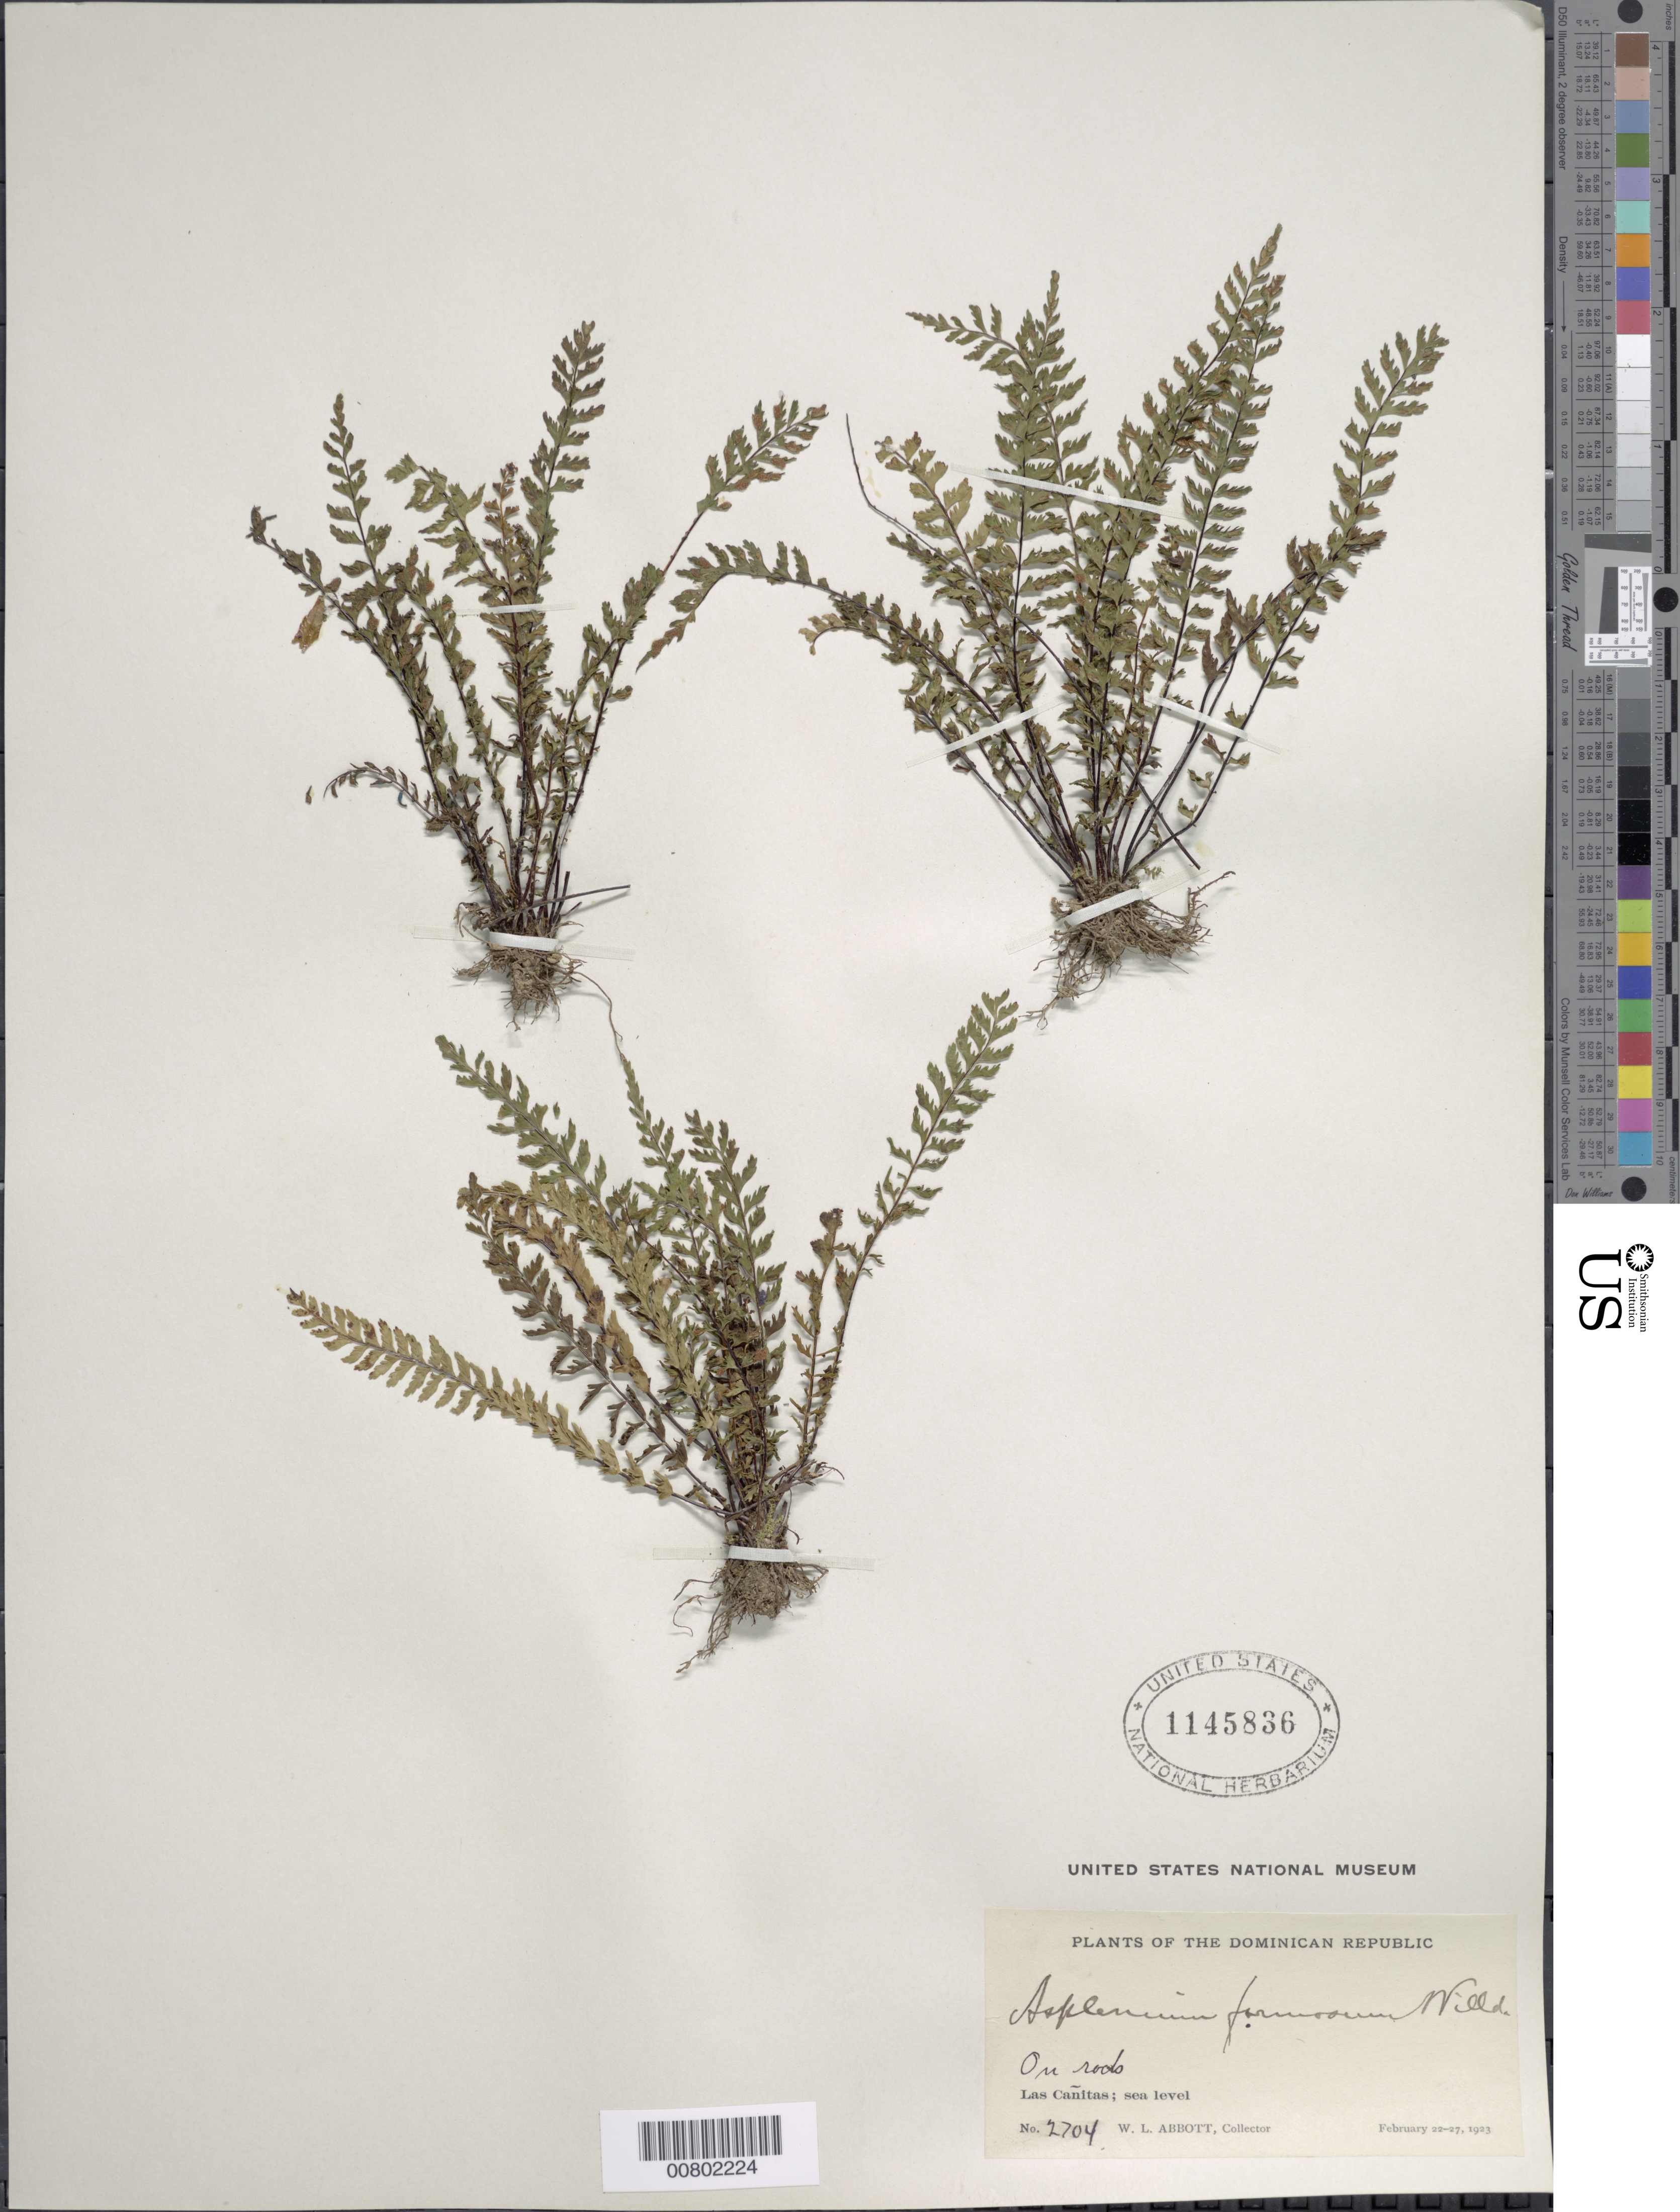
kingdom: Plantae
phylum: Tracheophyta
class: Polypodiopsida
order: Polypodiales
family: Aspleniaceae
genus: Asplenium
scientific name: Asplenium formosum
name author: Willd.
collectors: W. L. Abbott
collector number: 2704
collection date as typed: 22 Feb 1923 to 27 Feb 1923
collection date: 1923-02-22/1923-02-27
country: Dominican Republic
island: Hispaniola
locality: Las Cañitas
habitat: On rock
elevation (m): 0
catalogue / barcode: US 1145836